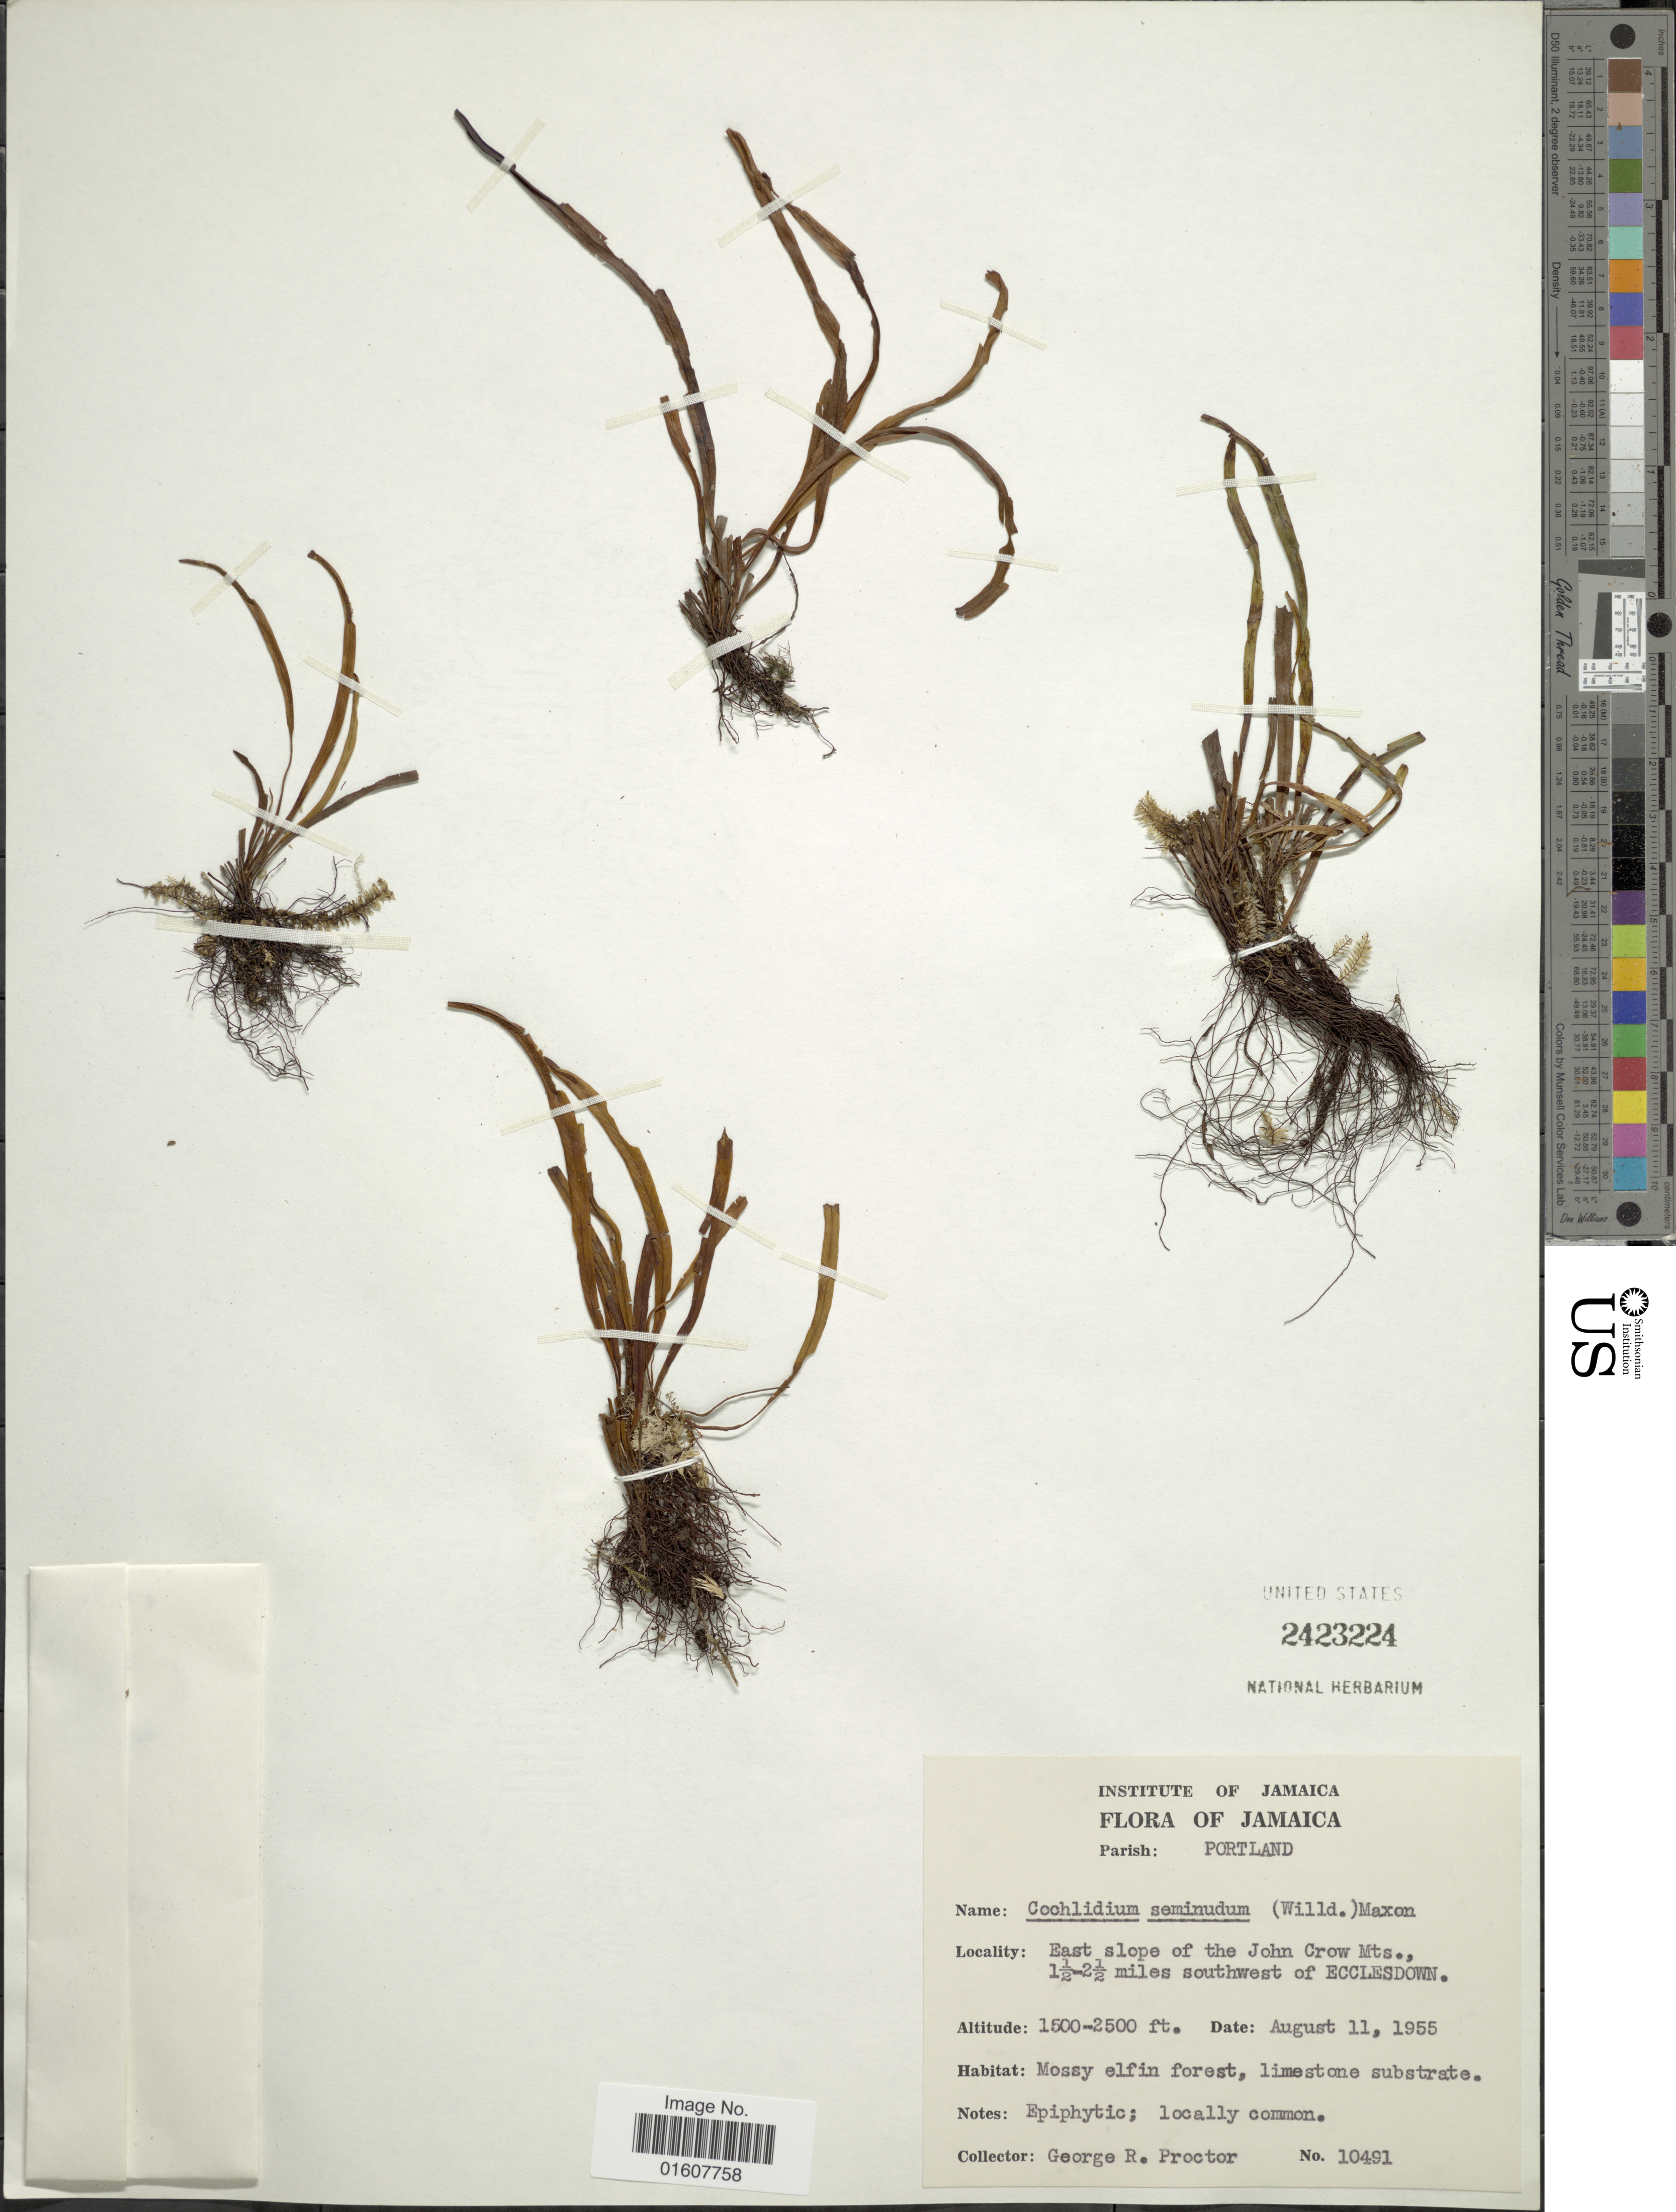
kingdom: Plantae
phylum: Tracheophyta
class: Polypodiopsida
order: Polypodiales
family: Polypodiaceae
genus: Cochlidium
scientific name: Cochlidium seminudum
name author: (Willd.) Maxon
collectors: G. R. Proctor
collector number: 10491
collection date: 1955-08-11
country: Jamaica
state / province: Portland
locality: East slope of the John Crow Mts., 1½-2½ miles southwest of ECCLESDOWN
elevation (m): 457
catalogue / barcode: US 2423224